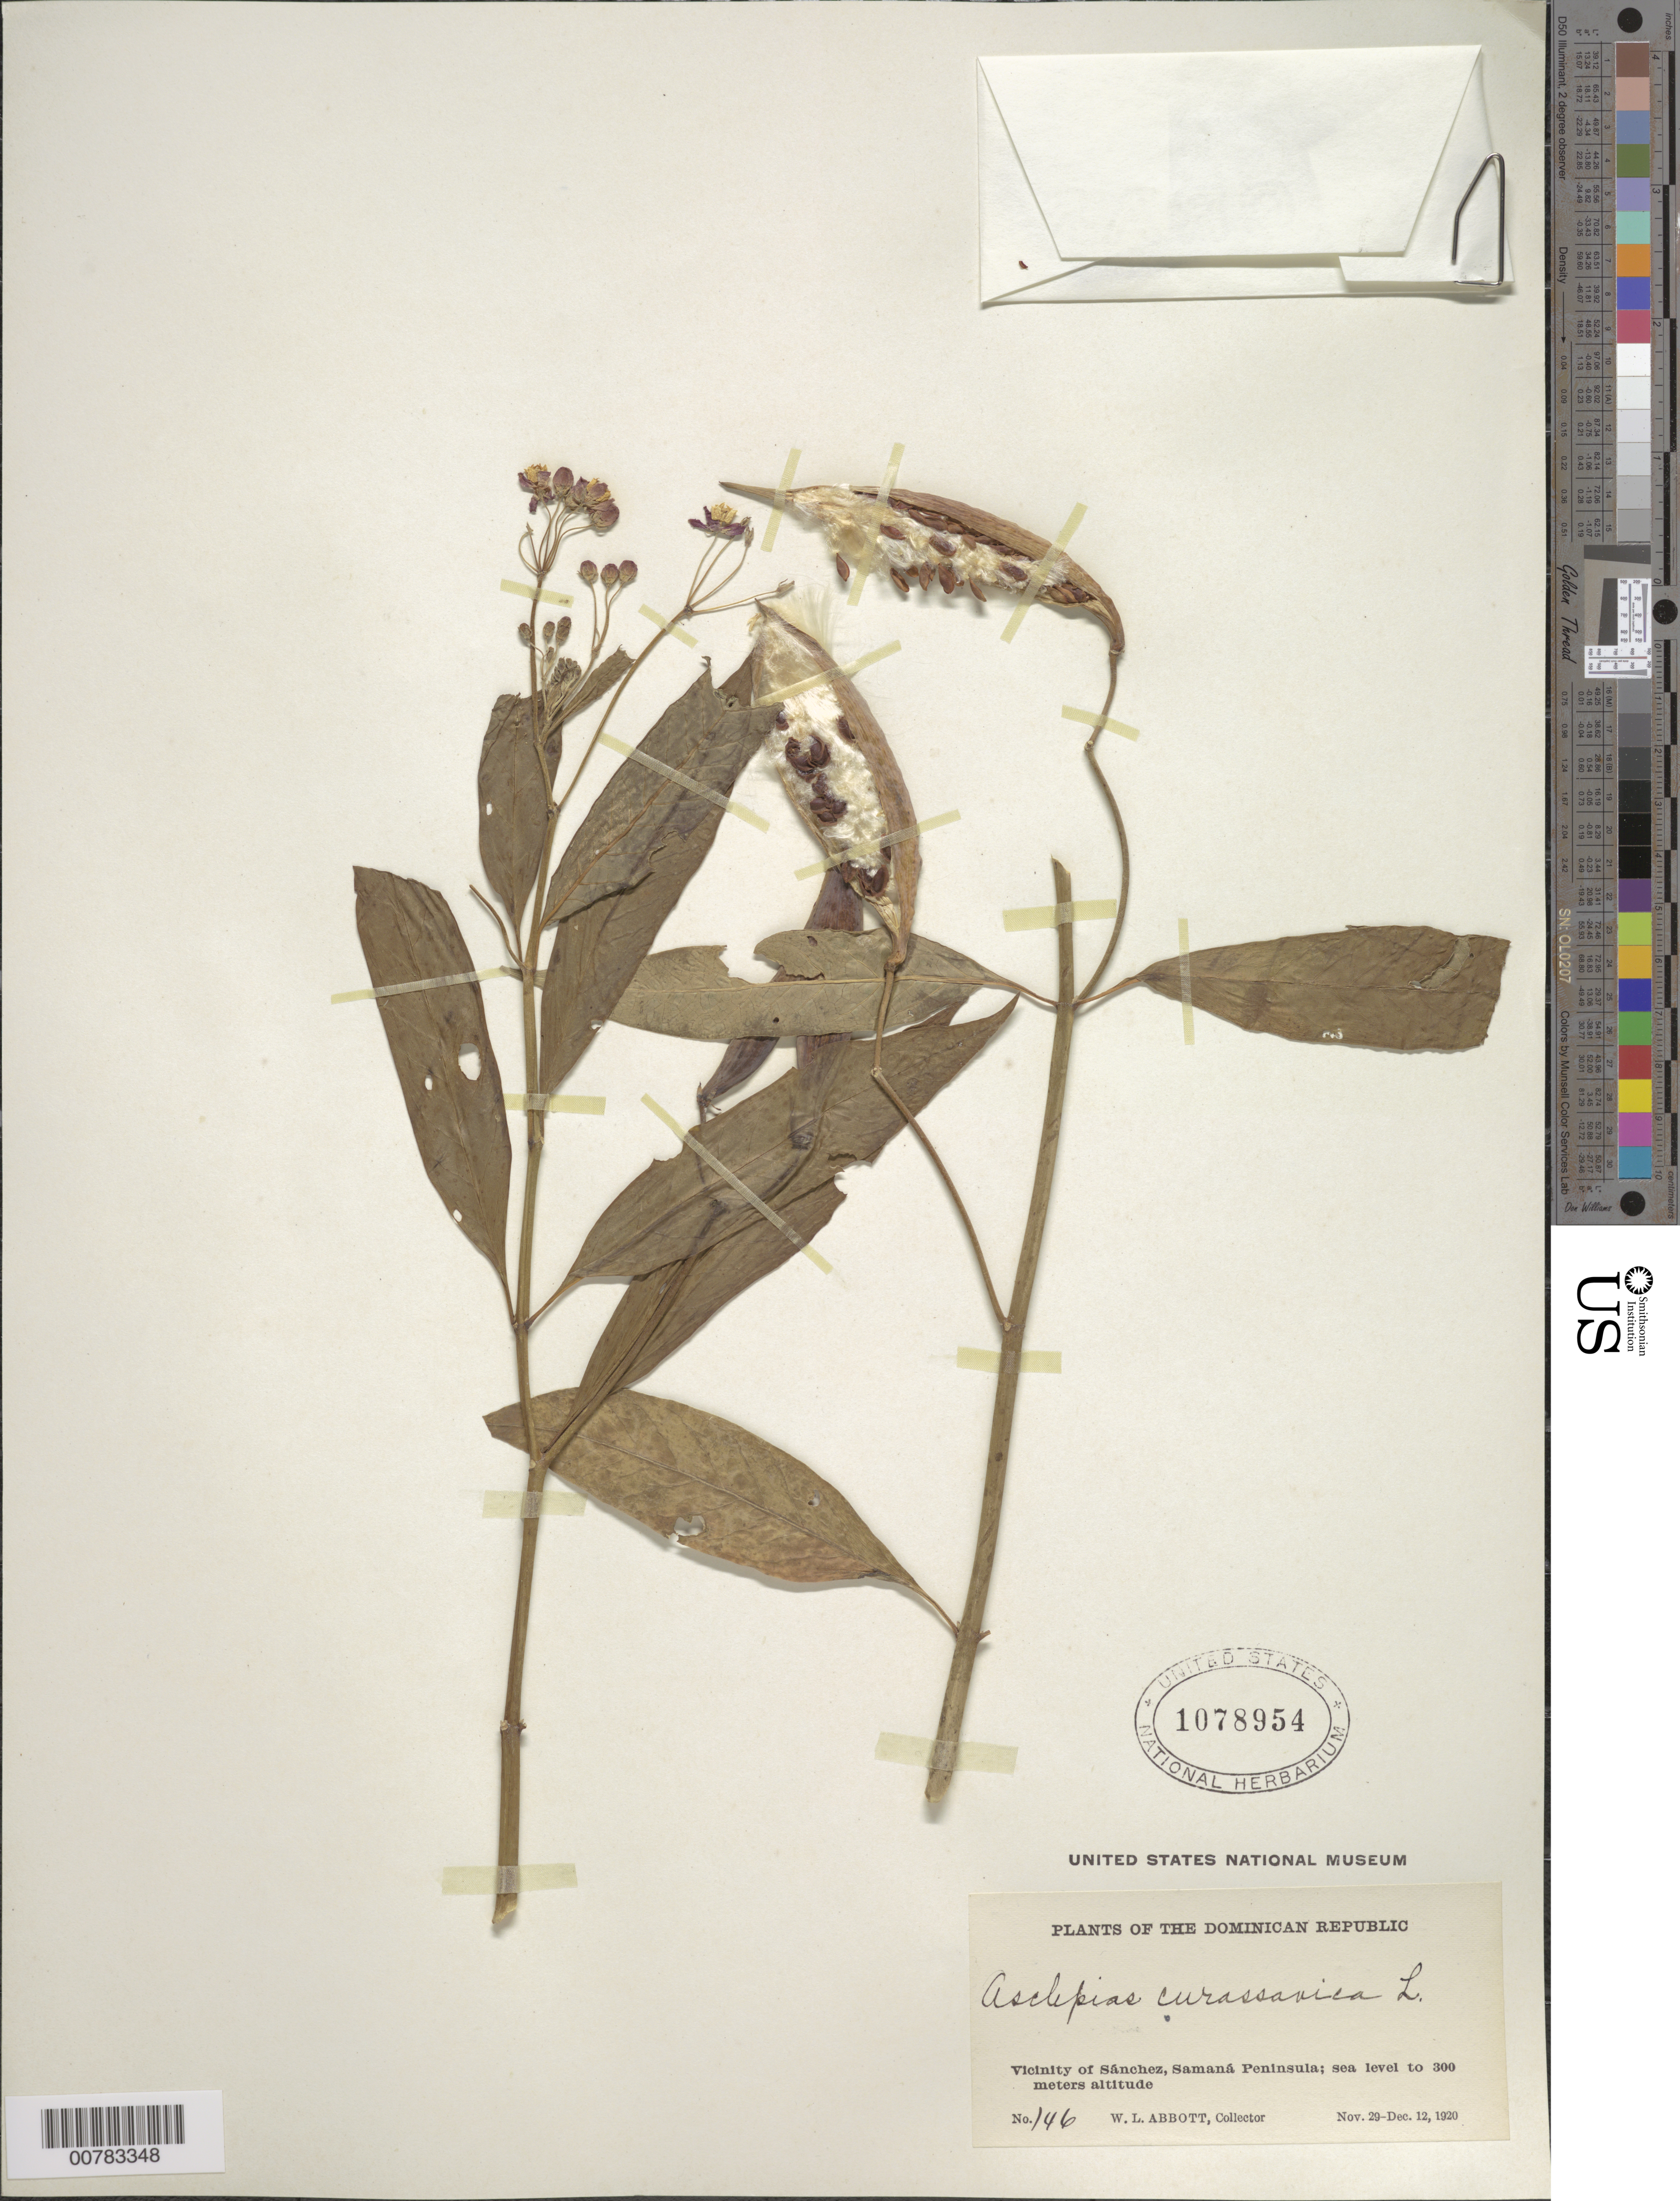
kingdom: Plantae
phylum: Tracheophyta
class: Magnoliopsida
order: Gentianales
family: Apocynaceae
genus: Asclepias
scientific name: Asclepias curassavica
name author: L.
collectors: W. L. Abbott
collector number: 146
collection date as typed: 29 Dec 1920 to 12 Dec 1920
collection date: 1920-12-12/1920-12-29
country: Dominican Republic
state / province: Samana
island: Hispaniola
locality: Vicinity of Sánchez.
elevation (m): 0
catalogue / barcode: US 1078954